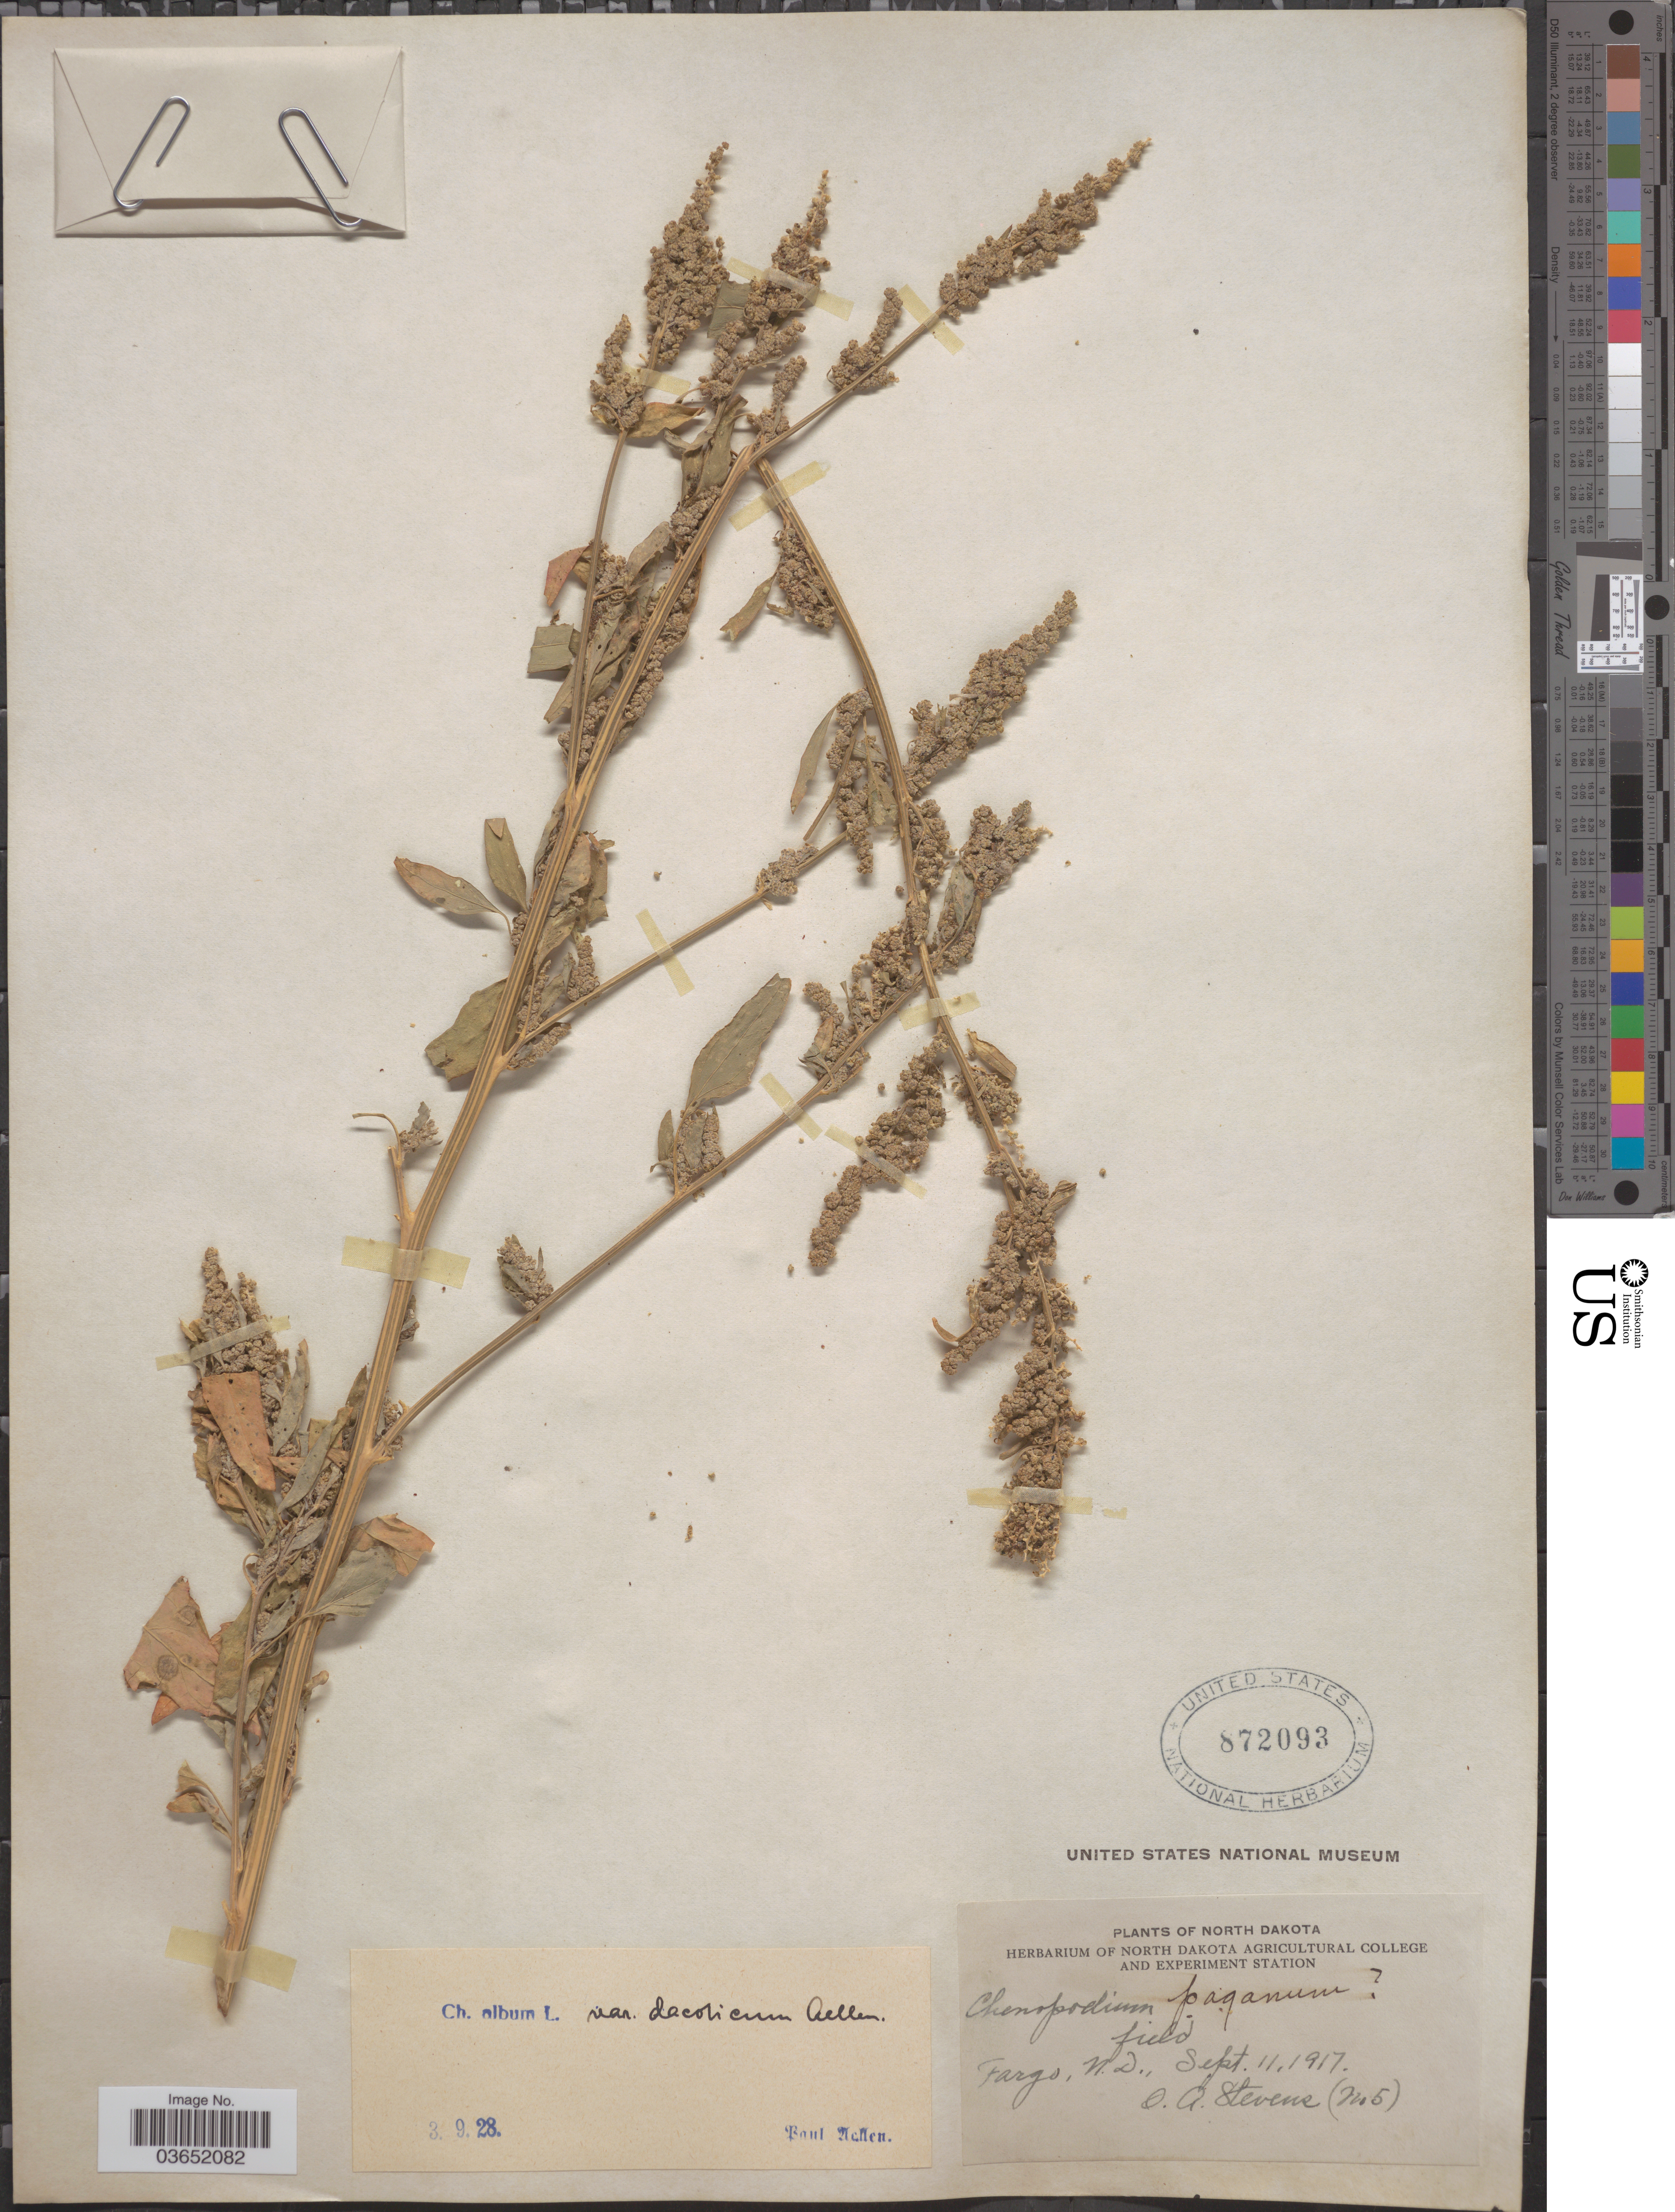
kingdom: Plantae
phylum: Tracheophyta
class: Magnoliopsida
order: Caryophyllales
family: Amaranthaceae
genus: Chenopodium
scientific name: Chenopodium album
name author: L.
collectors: O. A. Stevens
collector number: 5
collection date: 1917-09-11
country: United States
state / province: North Dakota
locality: Fargo.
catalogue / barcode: US 872093